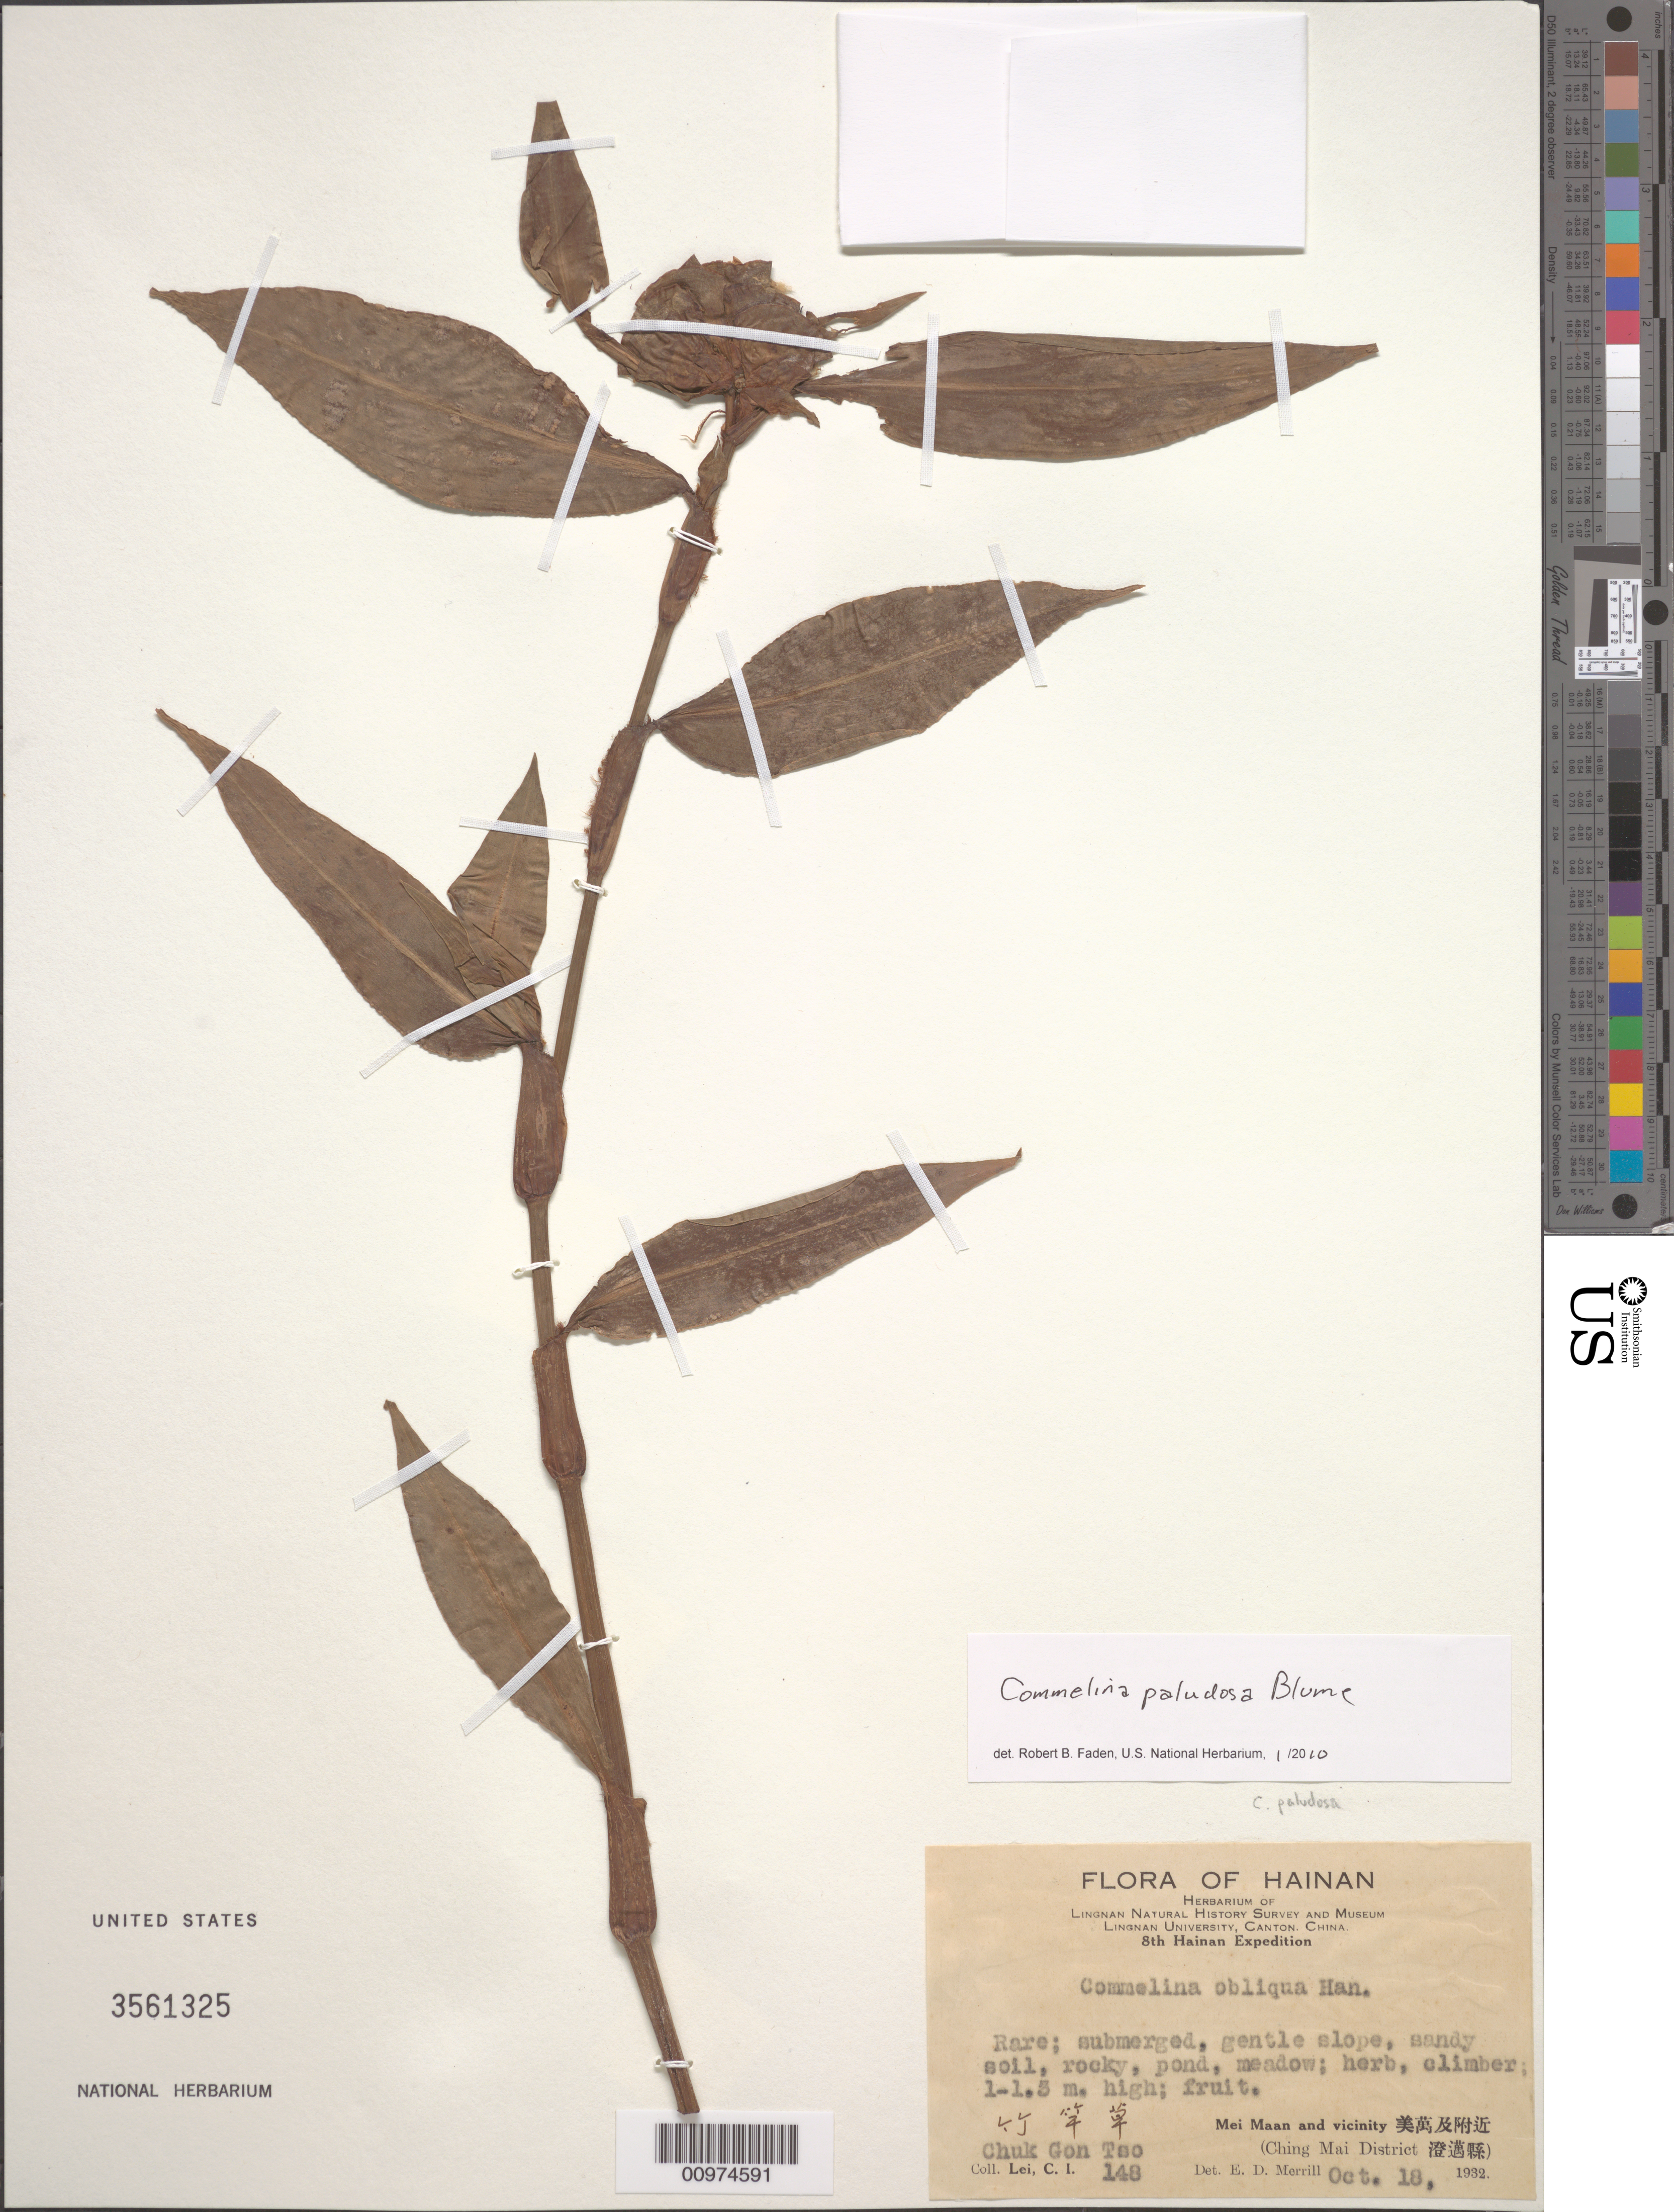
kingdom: Plantae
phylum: Tracheophyta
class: Liliopsida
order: Commelinales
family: Commelinaceae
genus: Commelina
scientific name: Commelina paludosa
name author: Blume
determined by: Faden, Robert B., (US), Smithsonian Institution - National Museum of Natural History (UNITED STATES)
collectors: C. Tso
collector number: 148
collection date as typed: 18 Oct 1932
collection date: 1932-10-18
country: China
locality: Mei Maan and vicinity. (Ching Mai District) Rare; submerged, gentle slope, sandy soil, rocky, pond, meadow; herb, climber; 1-1.5 m high; fruit.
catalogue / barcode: US 3561325